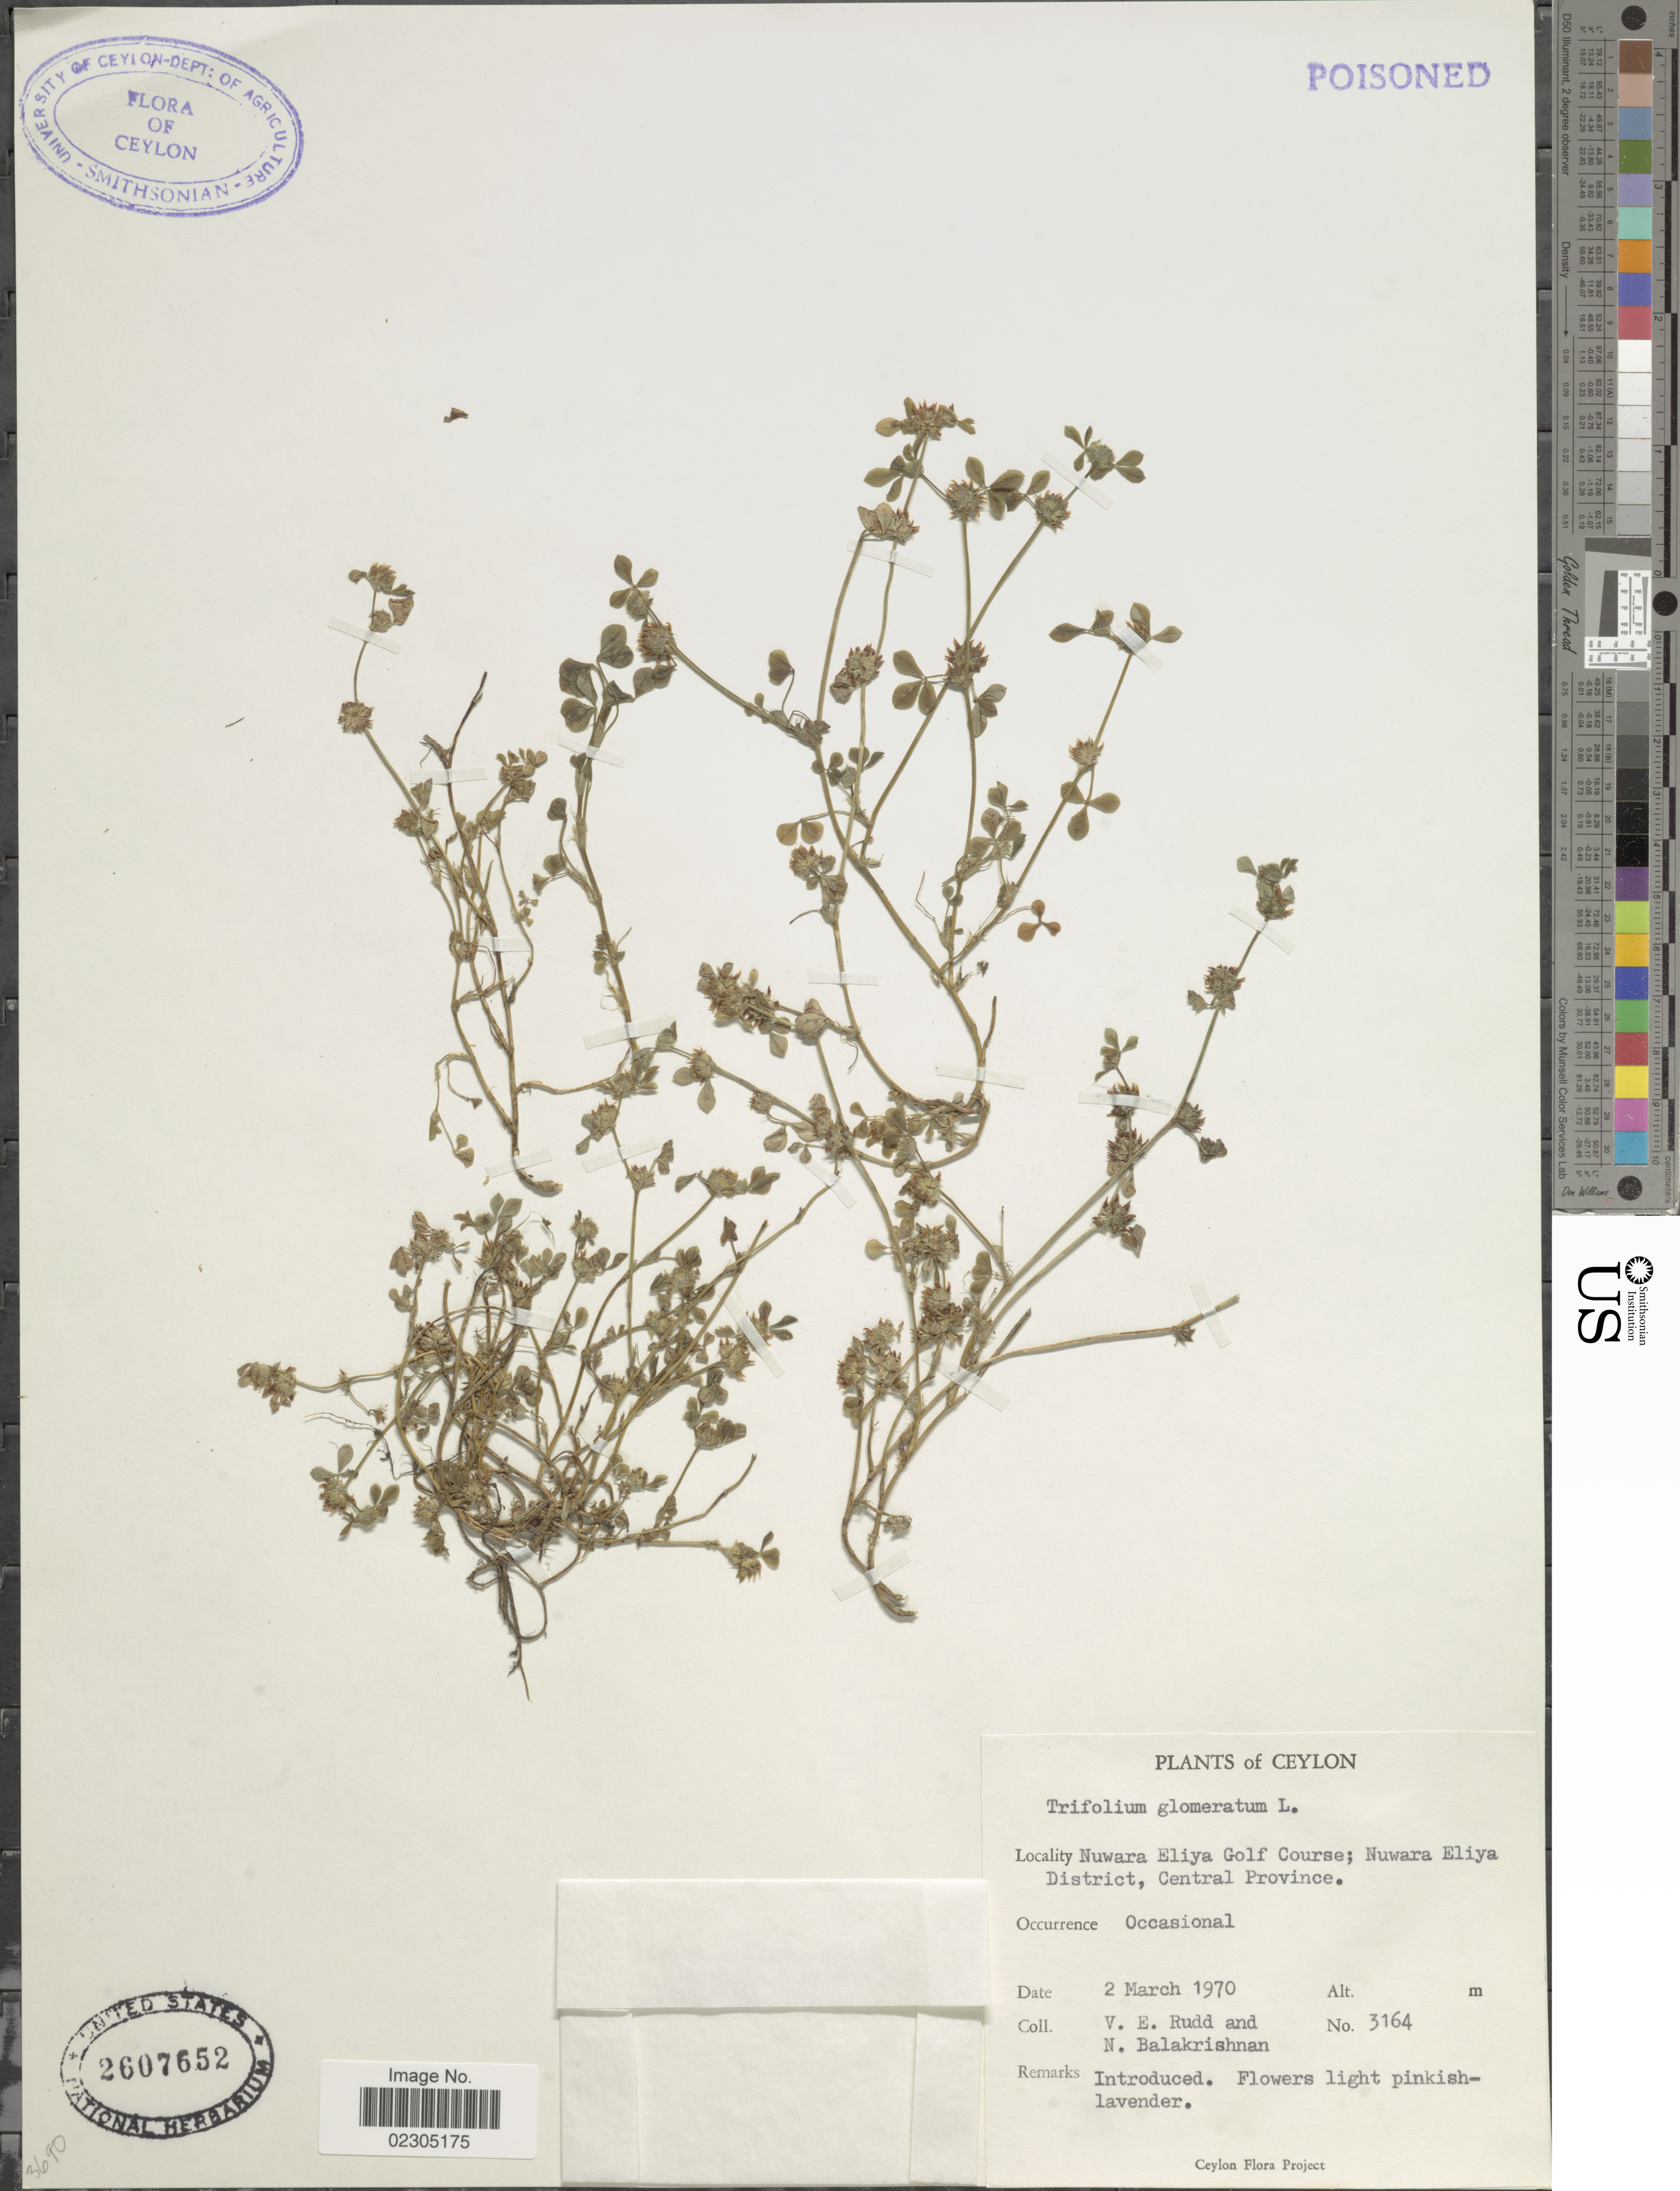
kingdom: Plantae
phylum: Tracheophyta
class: Magnoliopsida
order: Fabales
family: Fabaceae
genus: Trifolium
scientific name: Trifolium glomeratum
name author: L.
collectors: V. E. Rudd & N. Balakrishnan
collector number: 3164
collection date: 1970-03-02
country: Sri Lanka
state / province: Central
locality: Ceylon. Nuwara Eliya Golf Course; Nuwara Eliya District.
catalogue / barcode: US 2607652